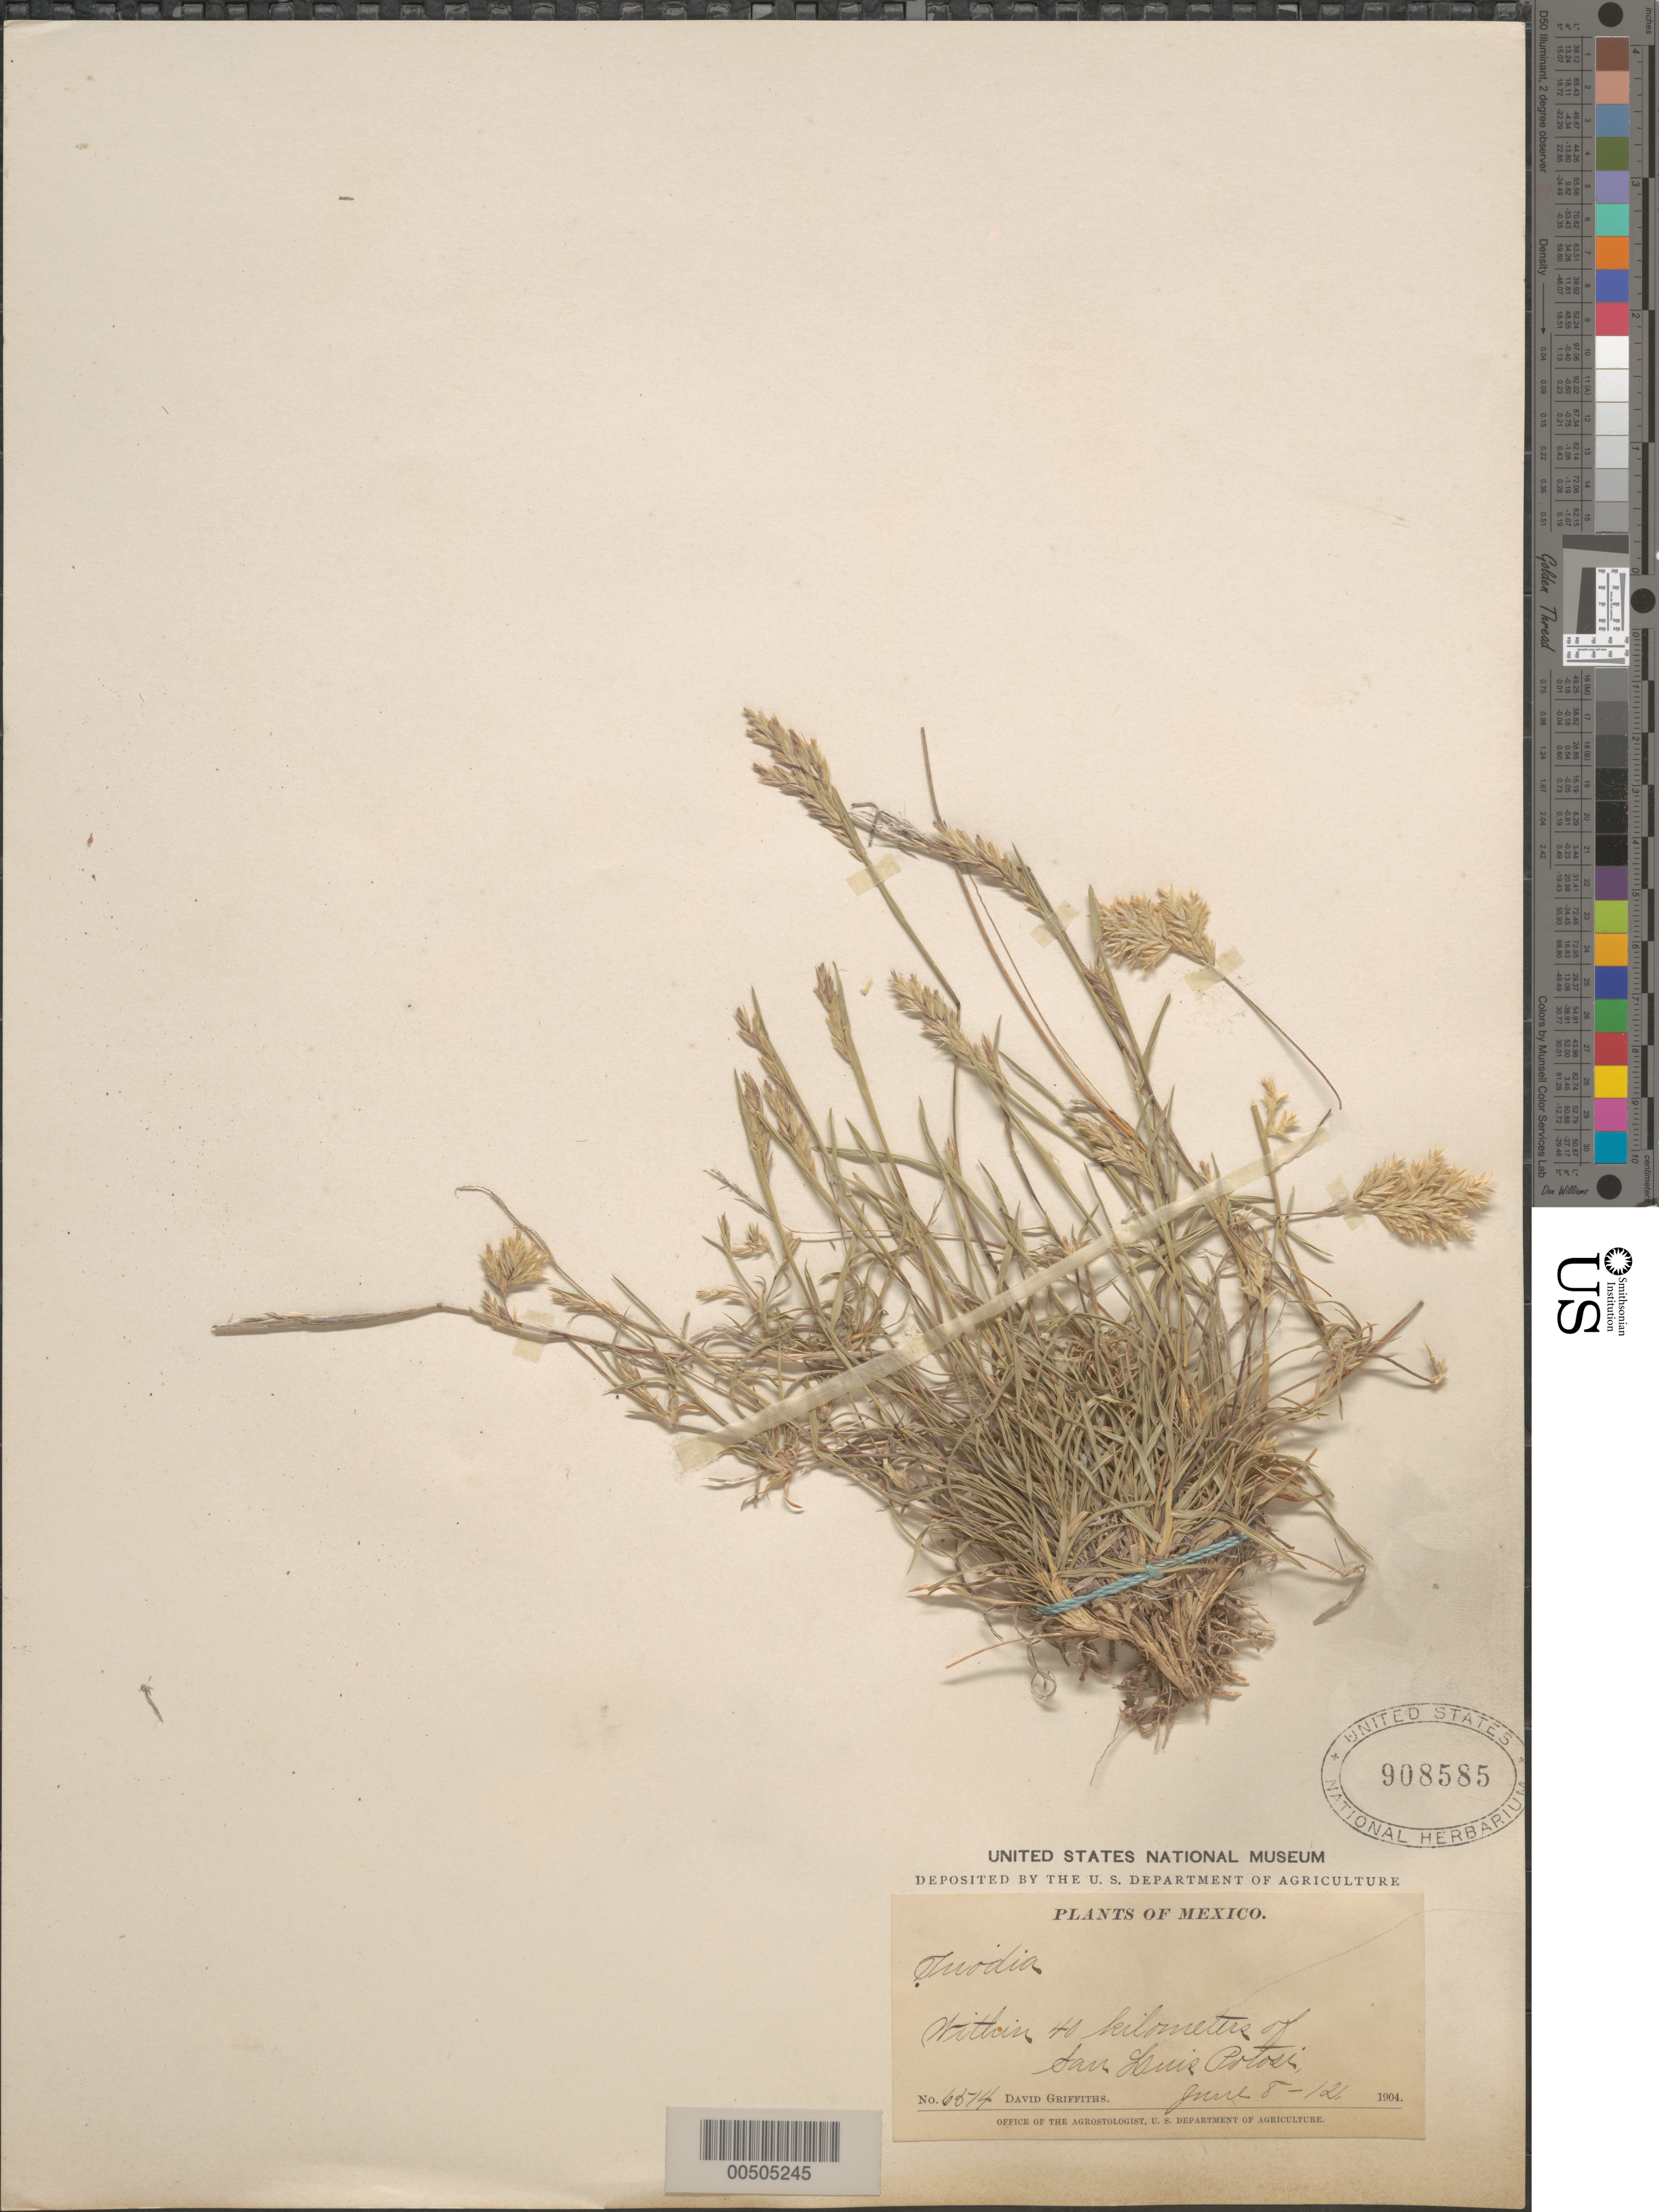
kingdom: Plantae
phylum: Tracheophyta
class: Liliopsida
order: Poales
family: Poaceae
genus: Erioneuron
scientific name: Erioneuron avenaceum var. breviaristatum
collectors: D. Griffiths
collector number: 6514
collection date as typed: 8 Jun 1904 to 12 Jun 1904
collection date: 1904-06-08/1904-06-12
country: Mexico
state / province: San Luis Potosi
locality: Within 40 km of San Luis Potosi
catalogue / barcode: US 908585